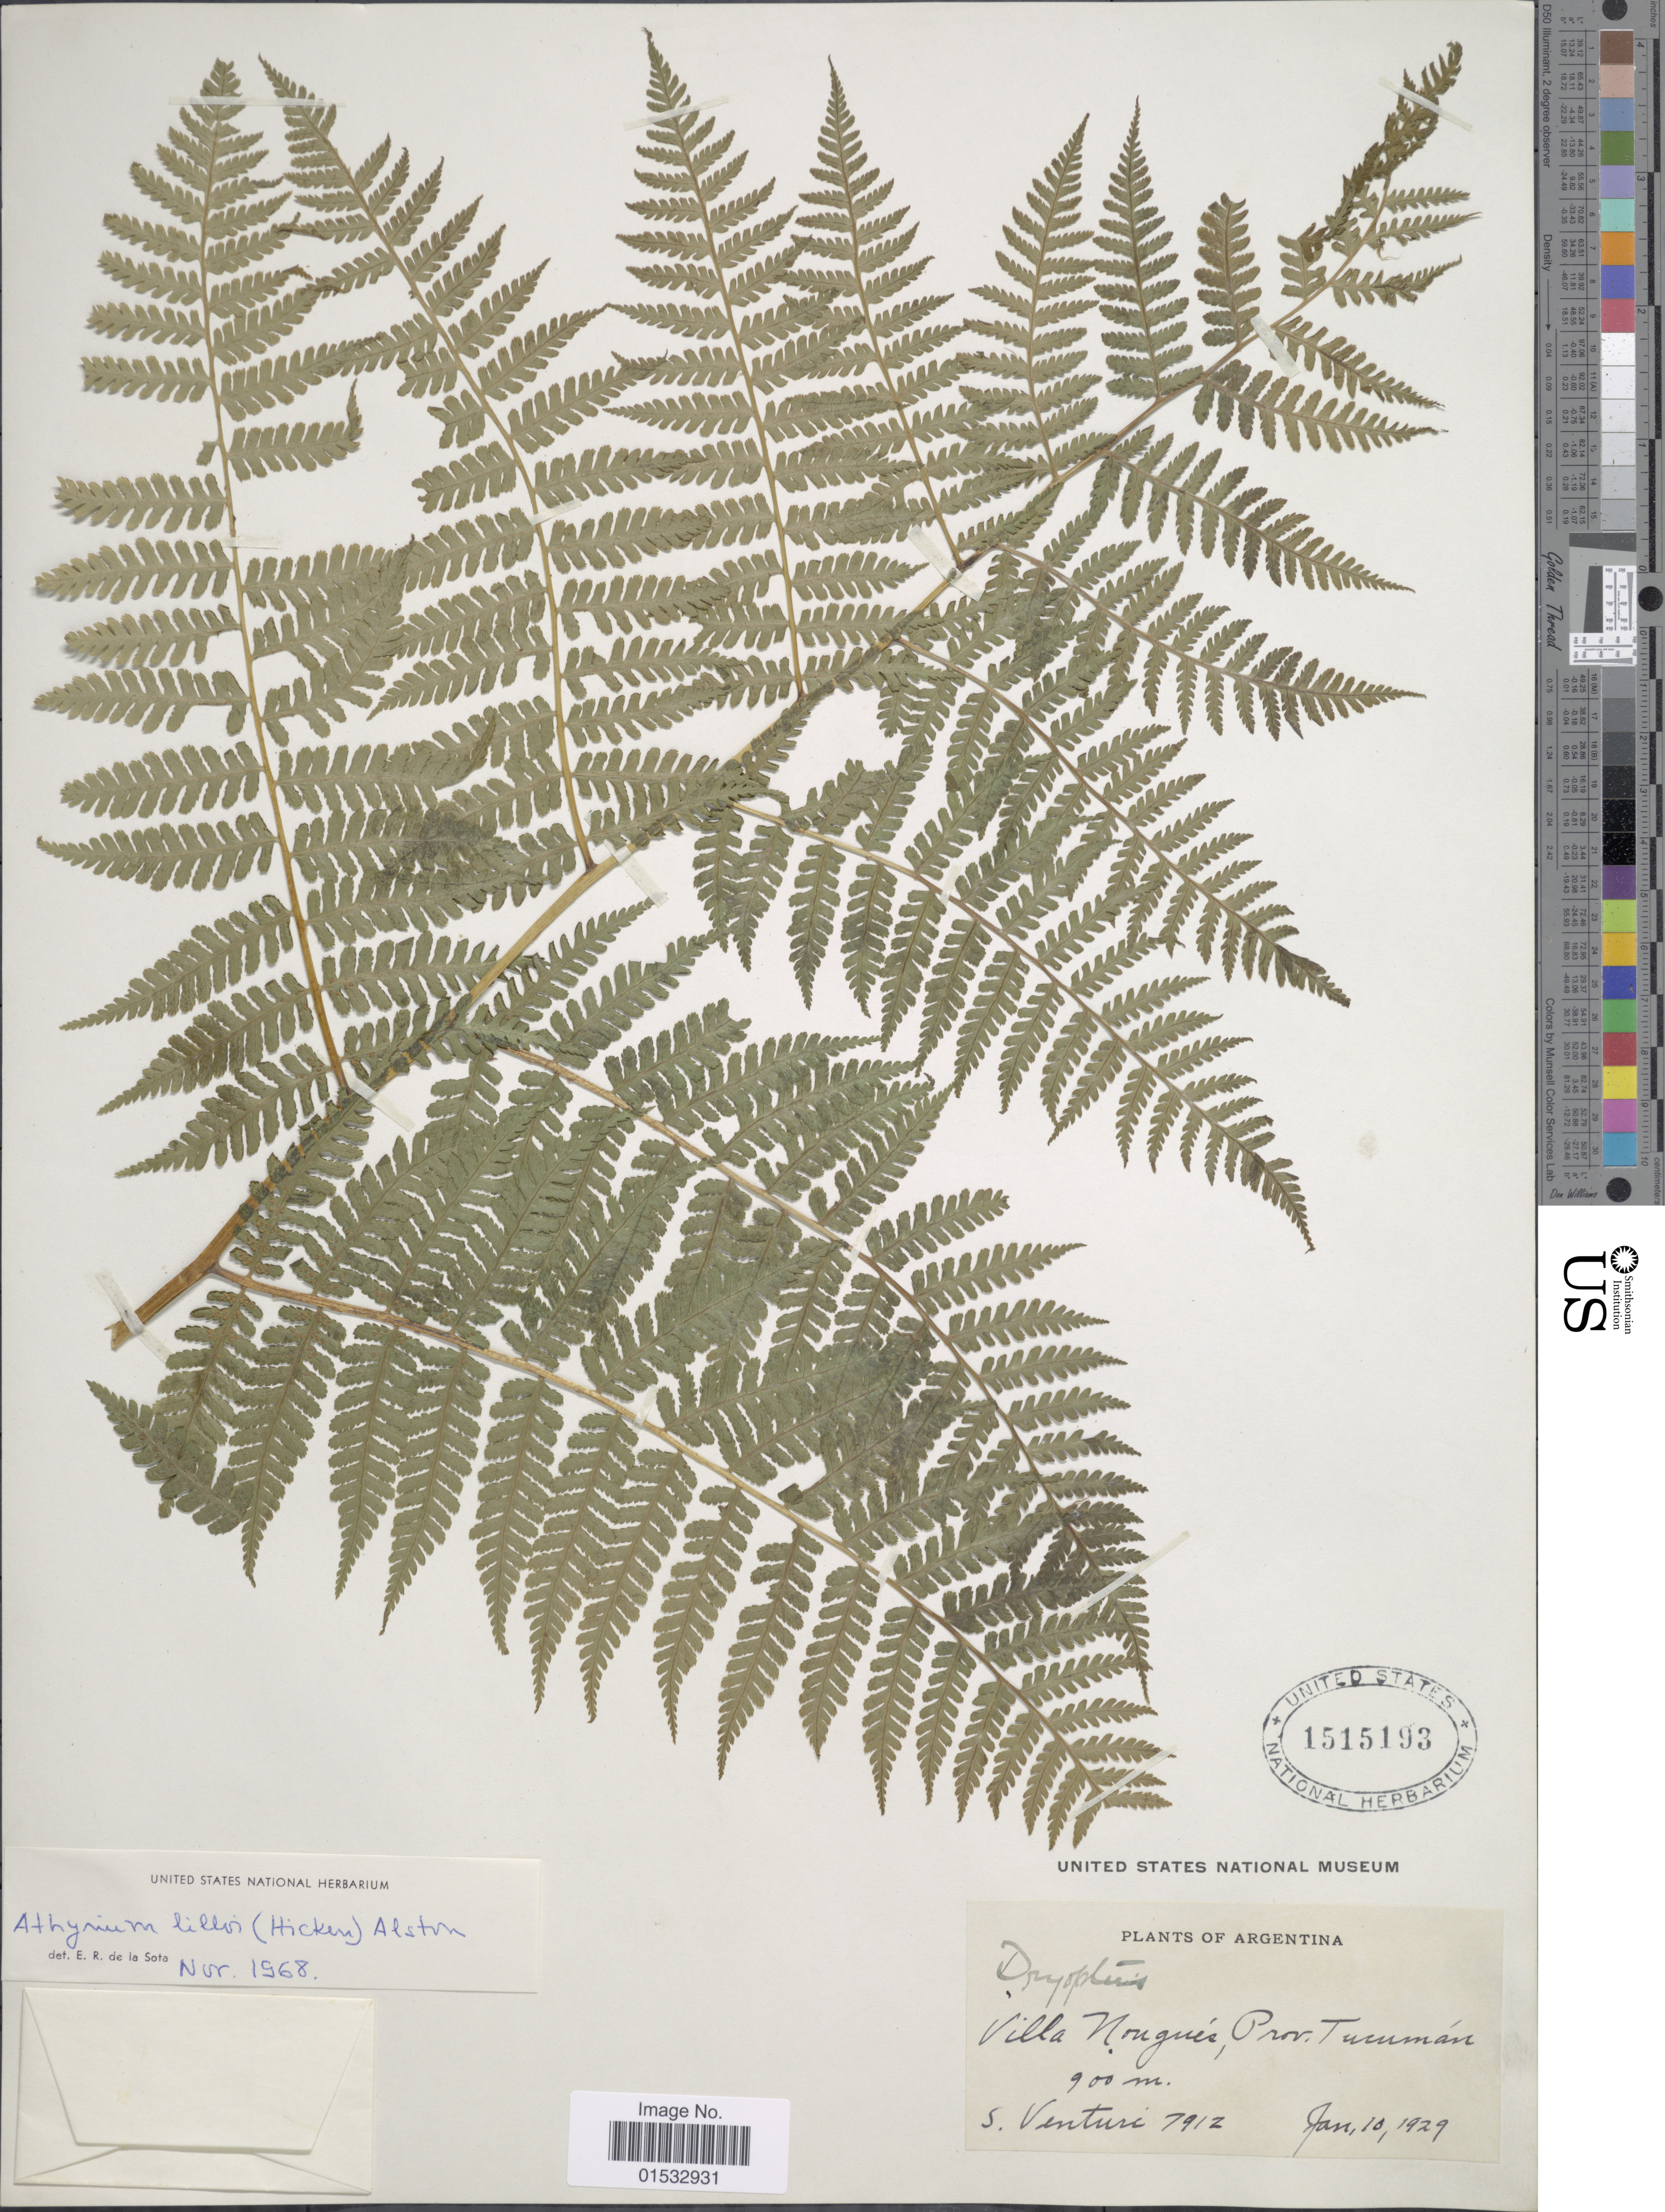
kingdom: Plantae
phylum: Tracheophyta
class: Polypodiopsida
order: Polypodiales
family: Athyriaceae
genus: Diplazium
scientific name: Diplazium lilloi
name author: (Hicken) R.M. Tryon & A.F. Tryon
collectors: S. Venturi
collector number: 7912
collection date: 1929-01-10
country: Argentina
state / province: Tucuman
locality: Argentina, Villa Nougués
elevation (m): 900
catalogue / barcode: US 1515193